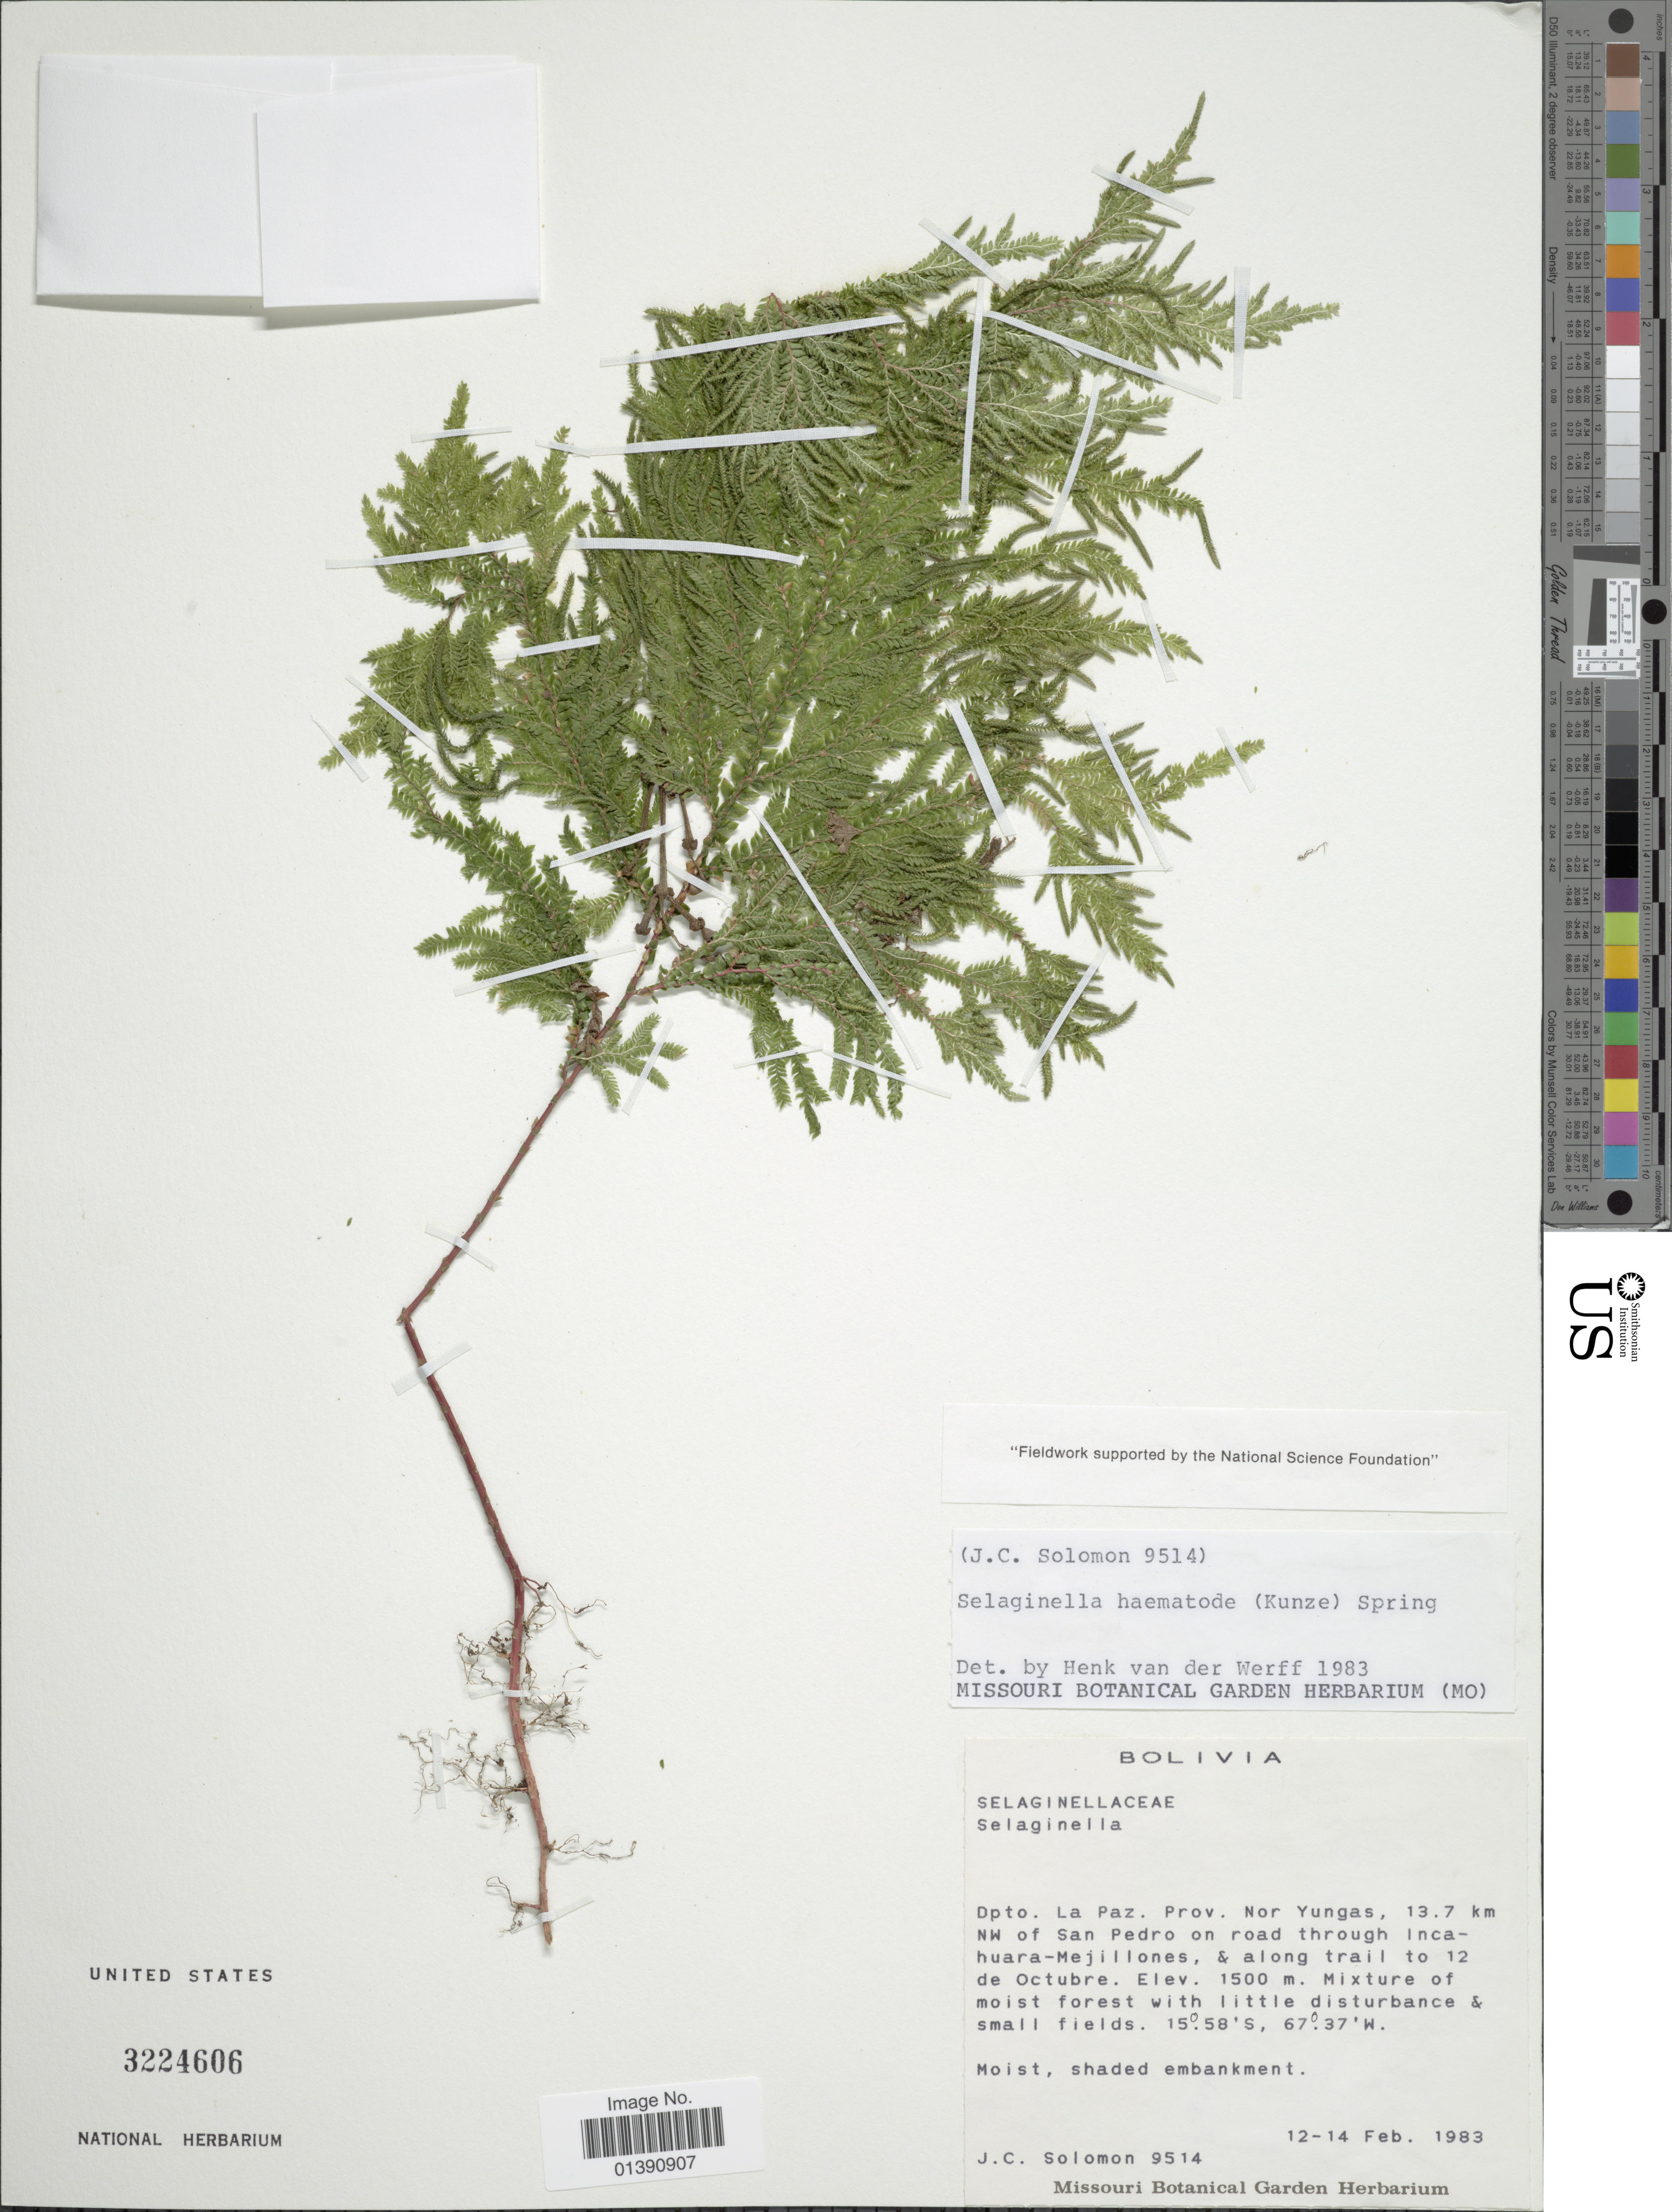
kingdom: Plantae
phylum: Tracheophyta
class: Lycopodiopsida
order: Selaginellales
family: Selaginellaceae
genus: Selaginella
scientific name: Selaginella haematodes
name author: (Kunze) Spring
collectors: J. C. Solomon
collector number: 9514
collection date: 1983-02-12/1983-02-14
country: Bolivia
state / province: La Paz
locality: Prov Nor Yungas, 13.7 km NW of San pedro Pedro on road through incahuara-Mejillones & along trail to 12 de Octubre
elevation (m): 1500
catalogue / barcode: US 3224606